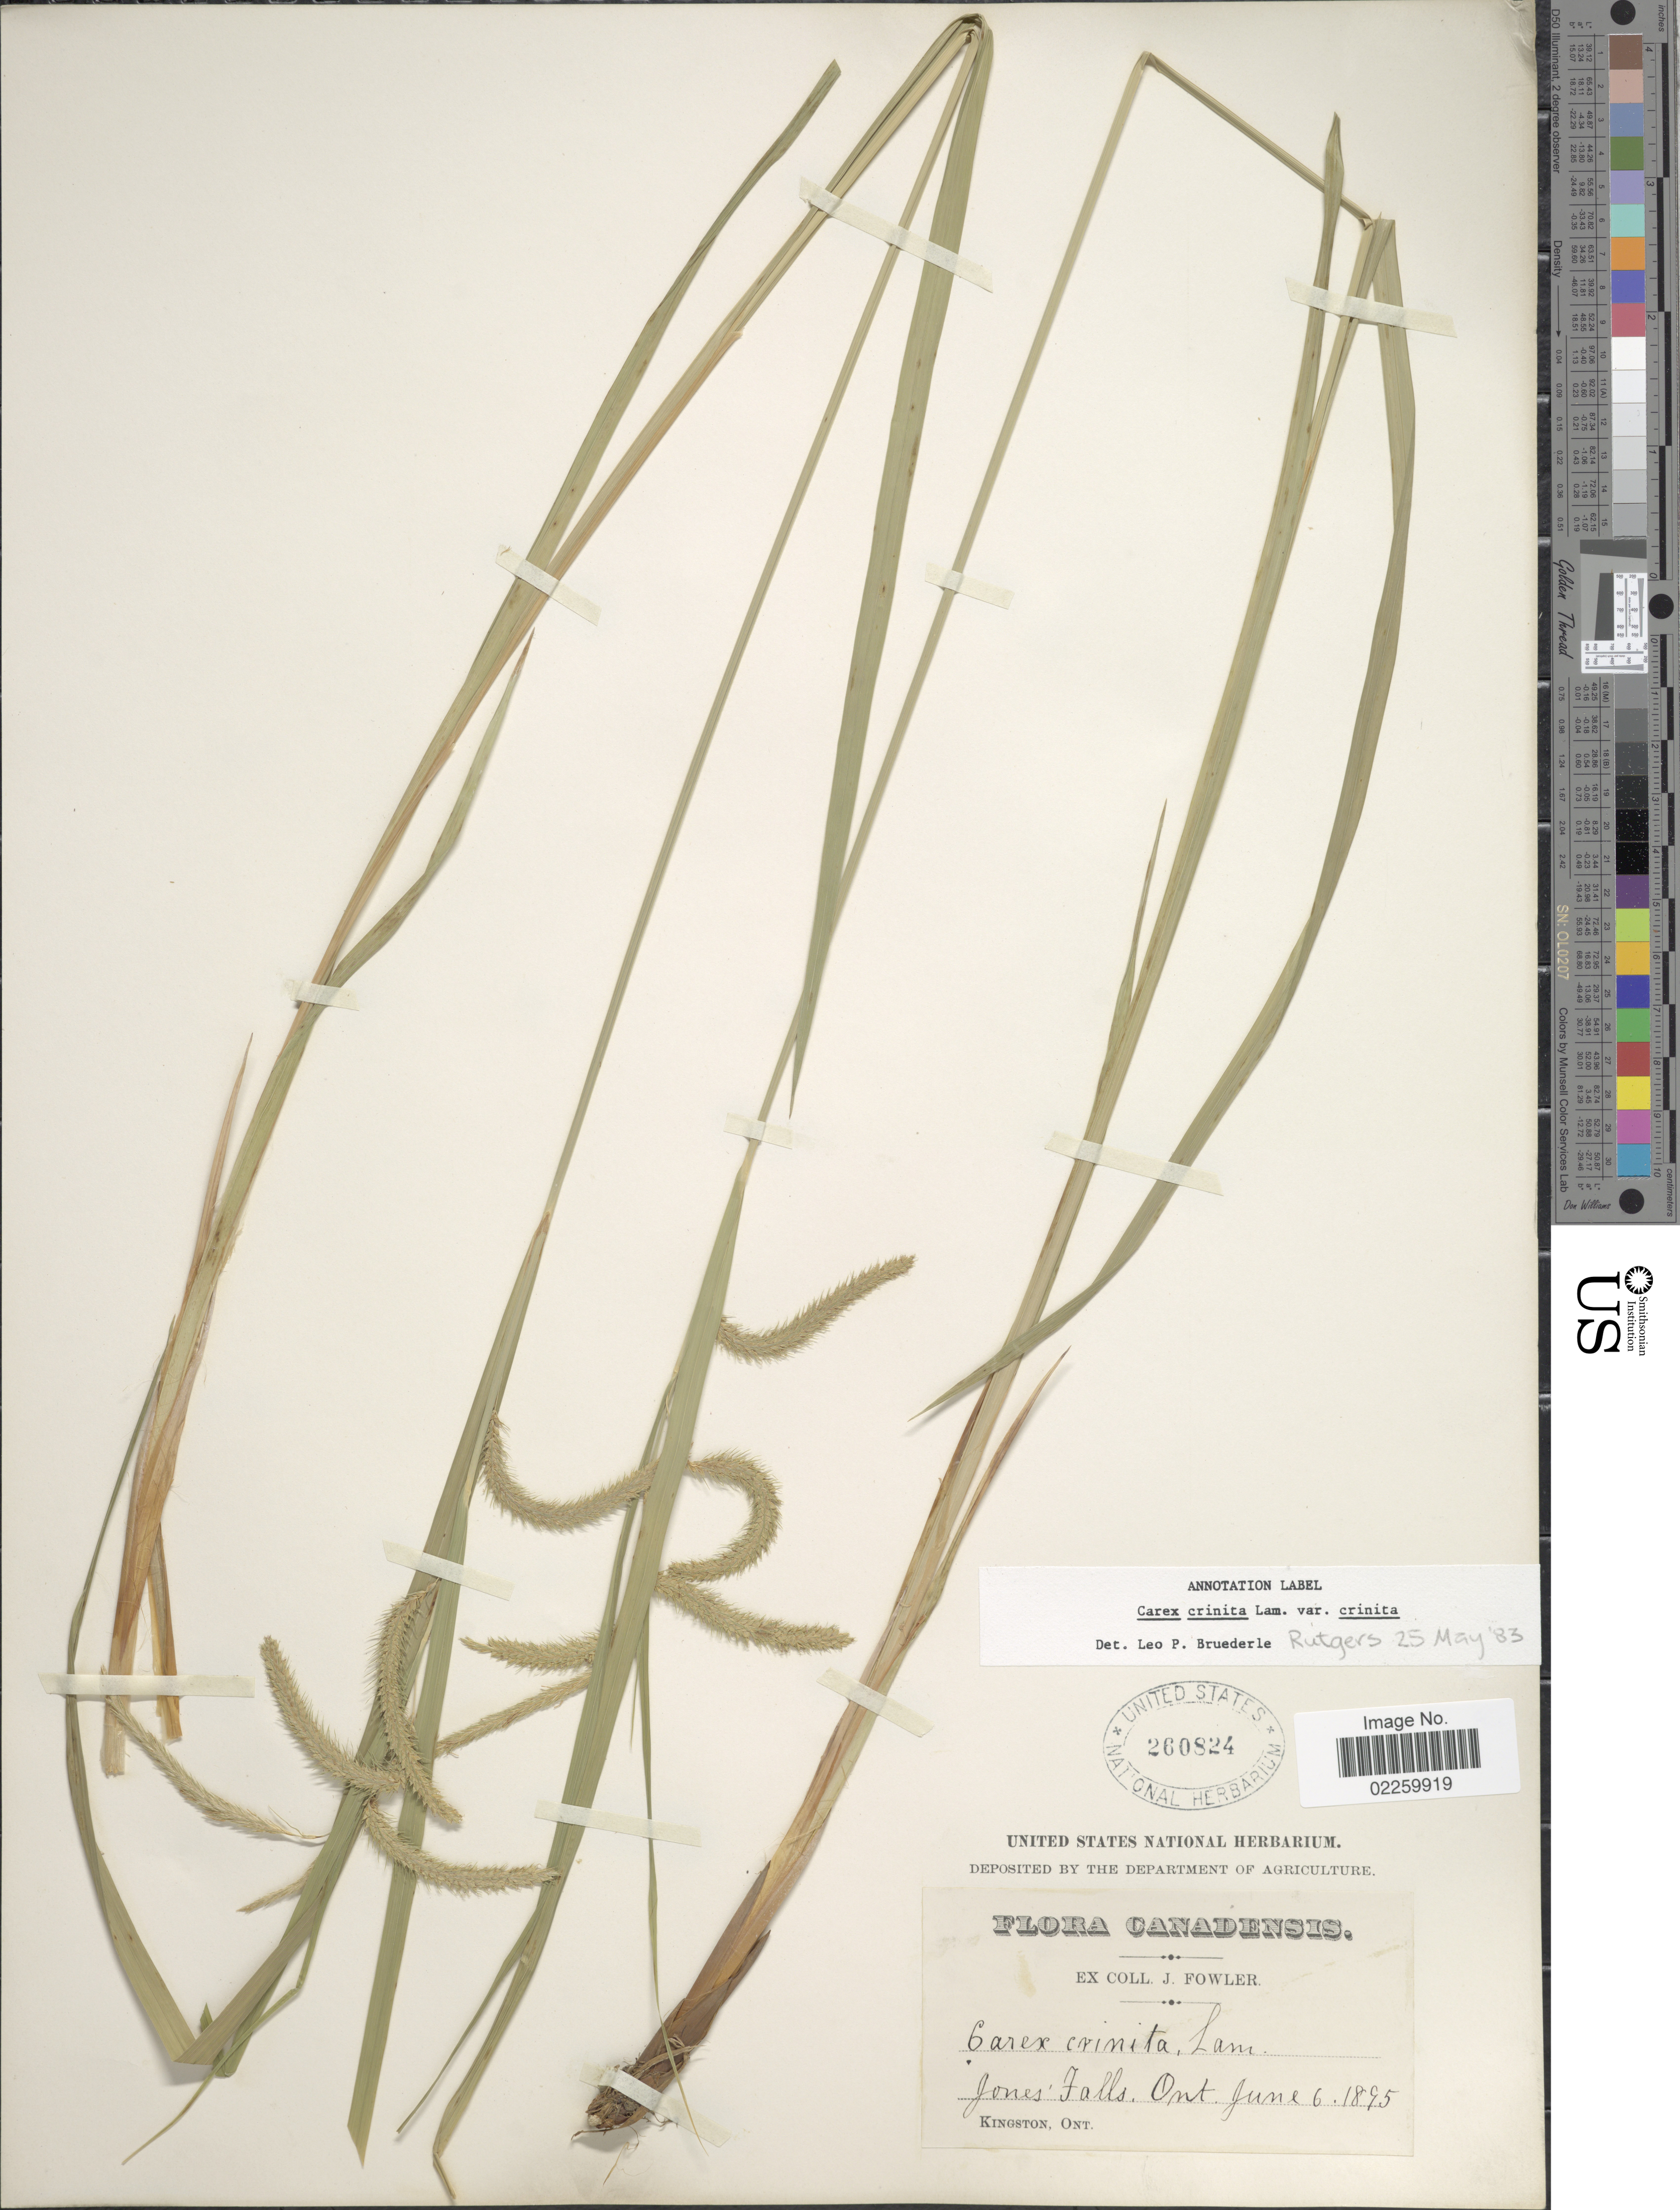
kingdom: Plantae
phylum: Tracheophyta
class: Liliopsida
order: Poales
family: Cyperaceae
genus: Carex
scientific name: Carex crinita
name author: Lam.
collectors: ex herb. J. Fowler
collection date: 1895-06-06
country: Canada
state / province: Ontario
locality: Jone's Falls, Ont.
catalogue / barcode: US 260824